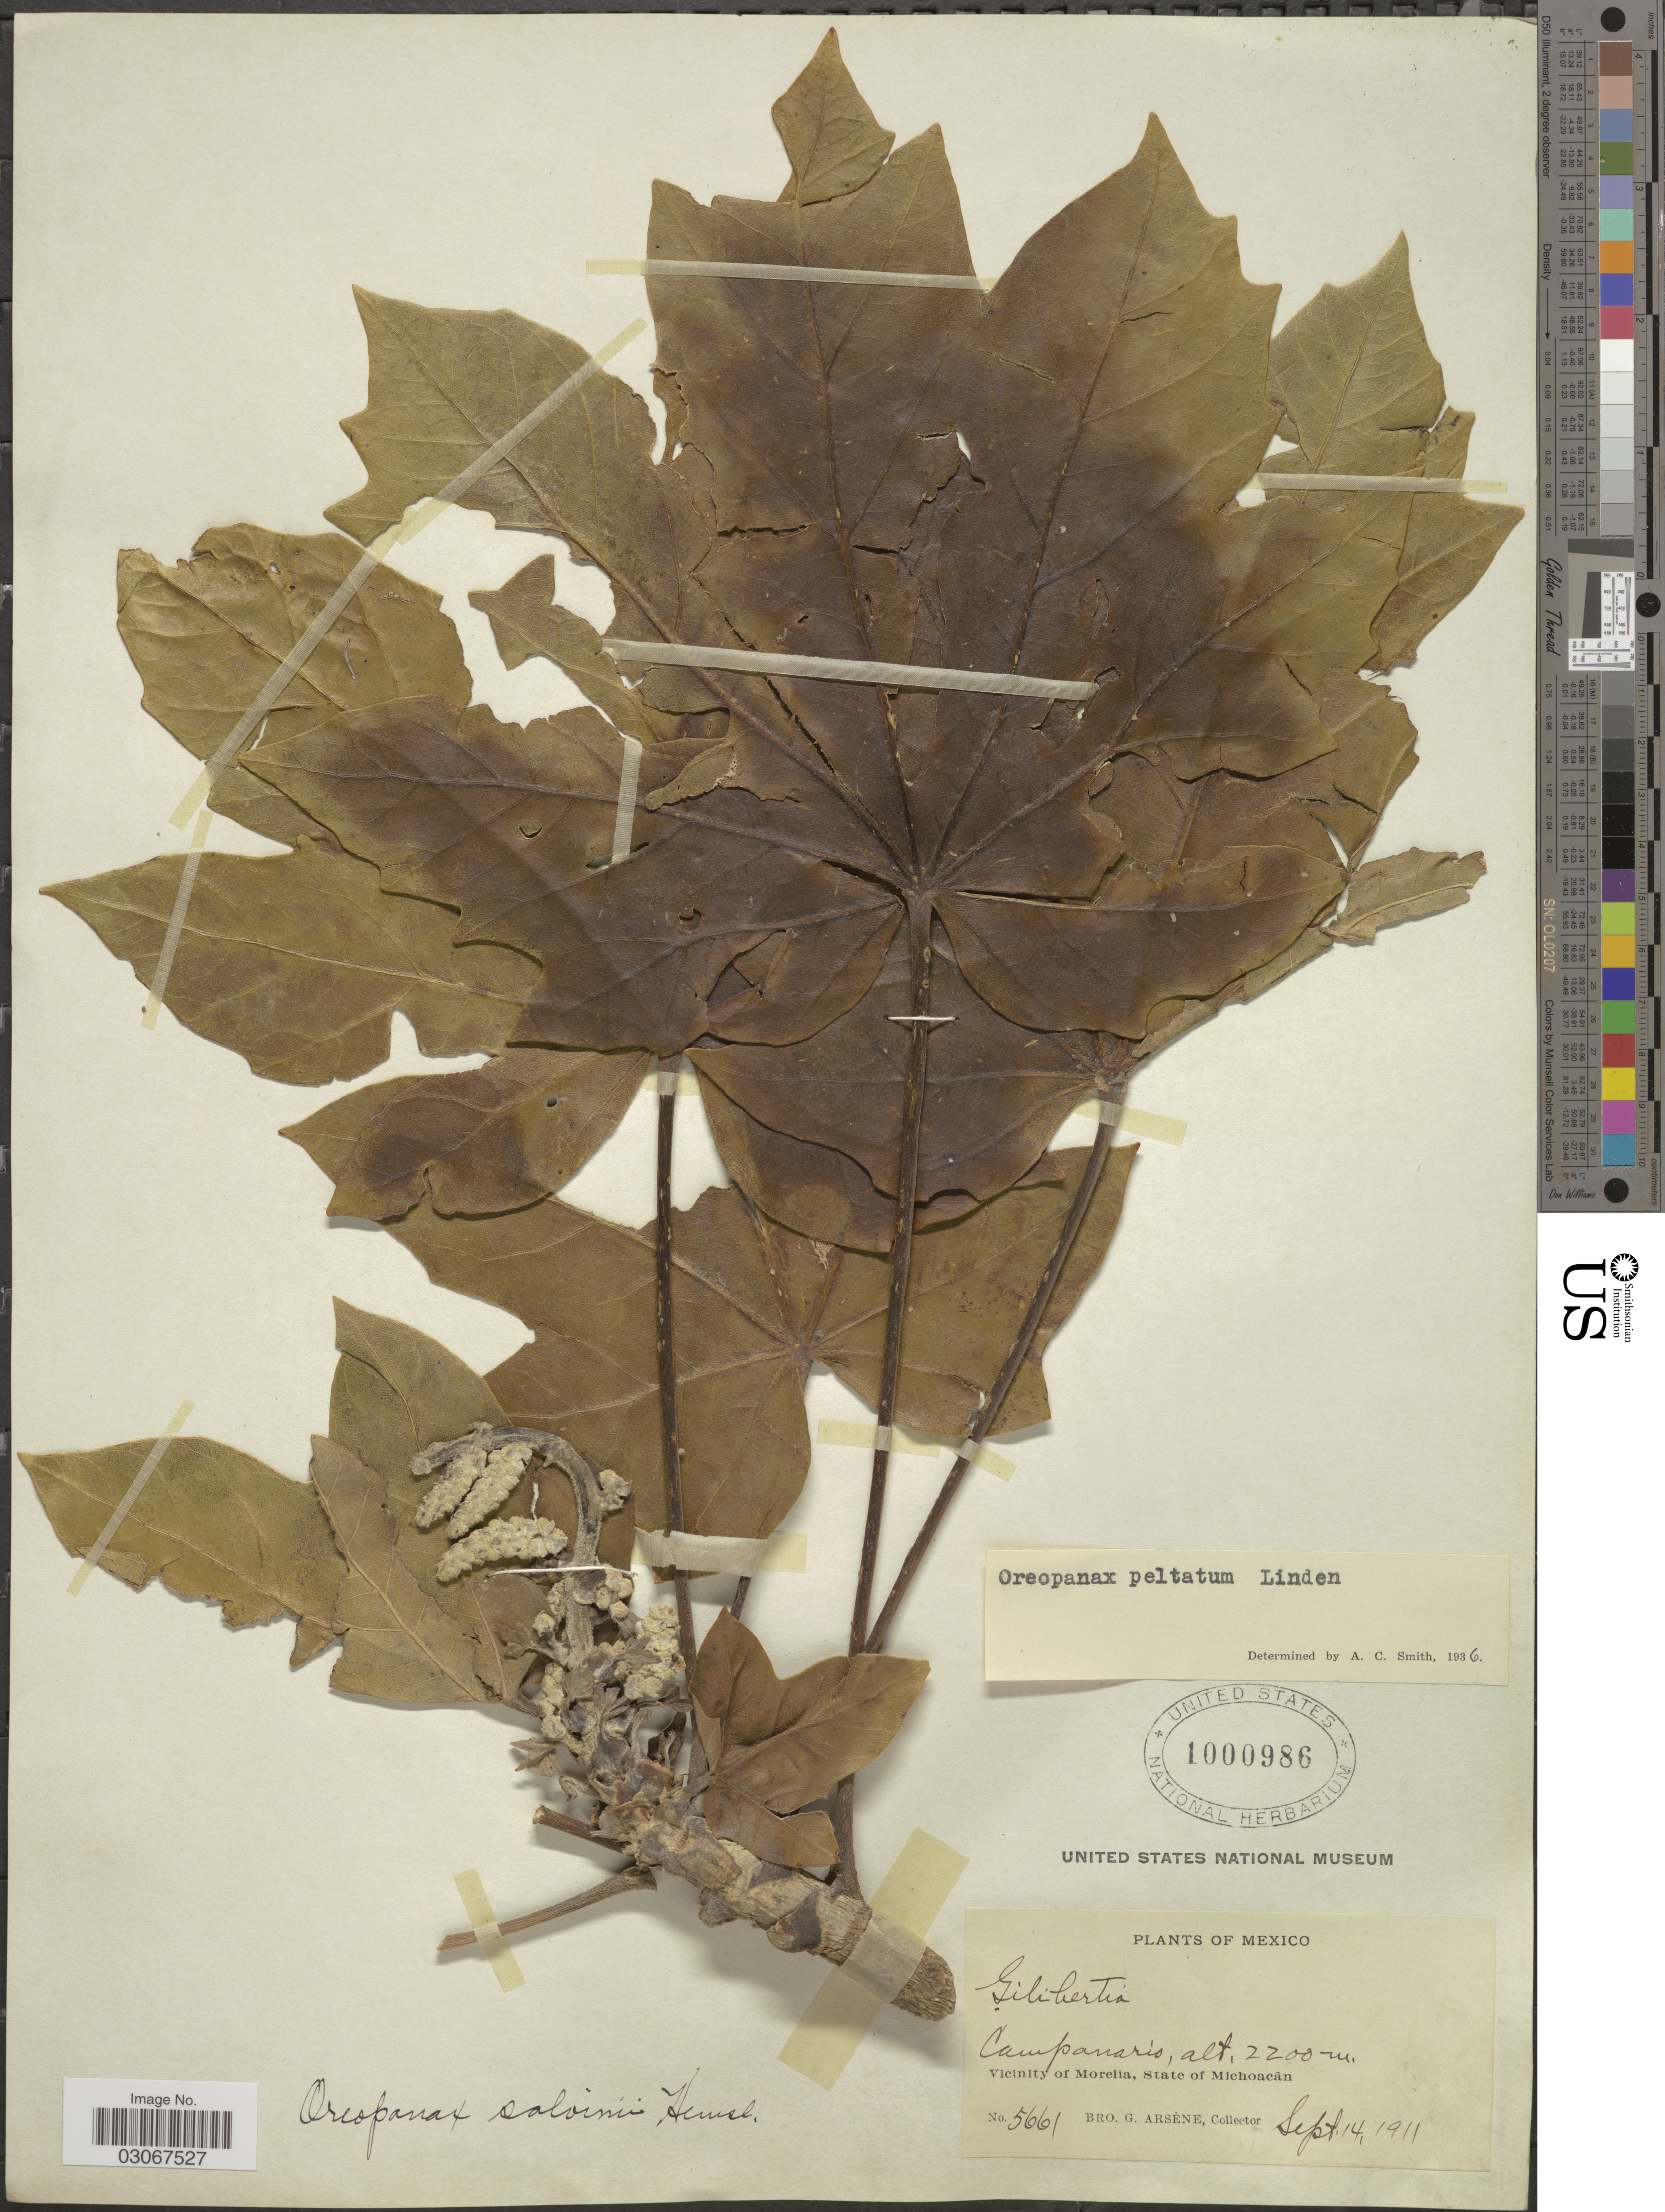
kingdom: Plantae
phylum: Tracheophyta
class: Magnoliopsida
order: Apiales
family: Araliaceae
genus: Oreopanax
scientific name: Oreopanax peltatus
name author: Linden ex Regel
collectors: Bro. G. Arsène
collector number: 5661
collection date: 1911-09-14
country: Mexico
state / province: Michoacán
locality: Campanario. Vicinity of Morelia.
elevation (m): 2200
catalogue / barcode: US 1000986